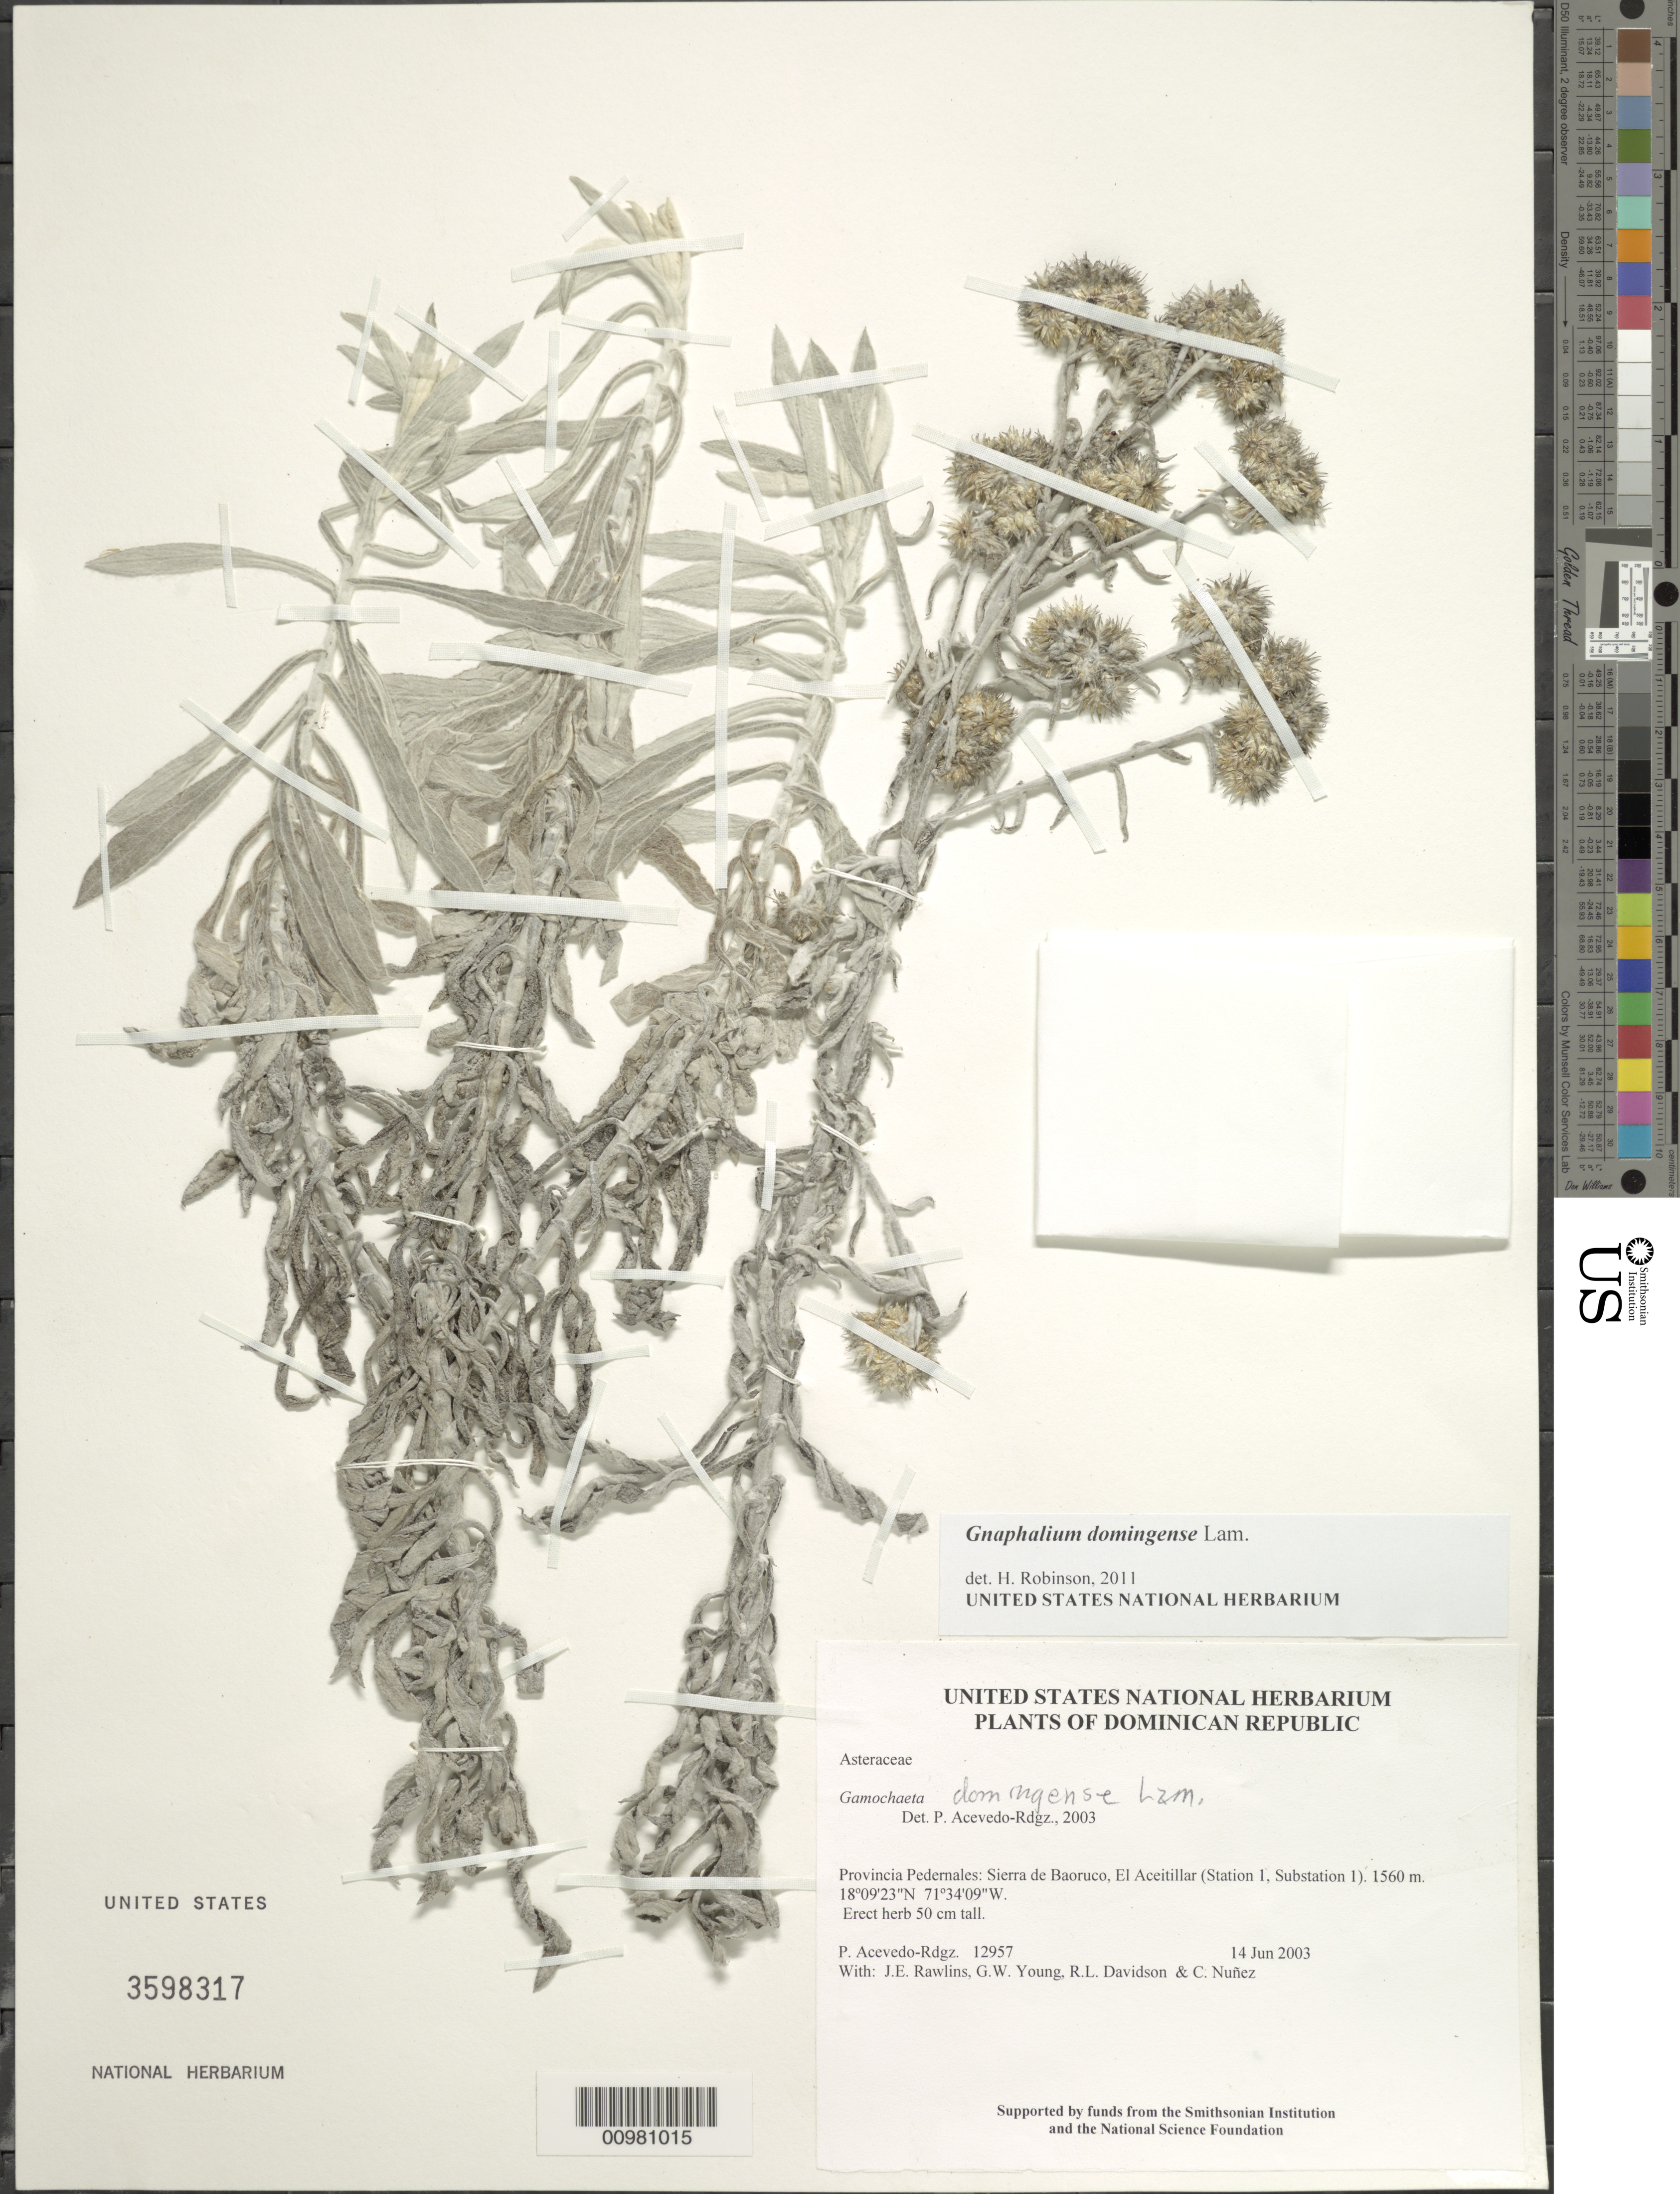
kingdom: Plantae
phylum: Tracheophyta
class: Magnoliopsida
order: Asterales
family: Asteraceae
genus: Pseudognaphalium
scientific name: Pseudognaphalium domingense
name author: (Lam.) Anderb.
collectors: P. Acevedo-Rodr., J. Rawlins, G. Young, R. Davidson & C. Nunez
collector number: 12957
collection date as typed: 14 Jun 2003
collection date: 2003-06-14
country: Dominican Republic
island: Hispaniola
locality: Provincia Pedernales: Sierra de Baoruco, El Aceitillar (Station 1, Substation 1).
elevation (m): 1560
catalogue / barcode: US 3598317